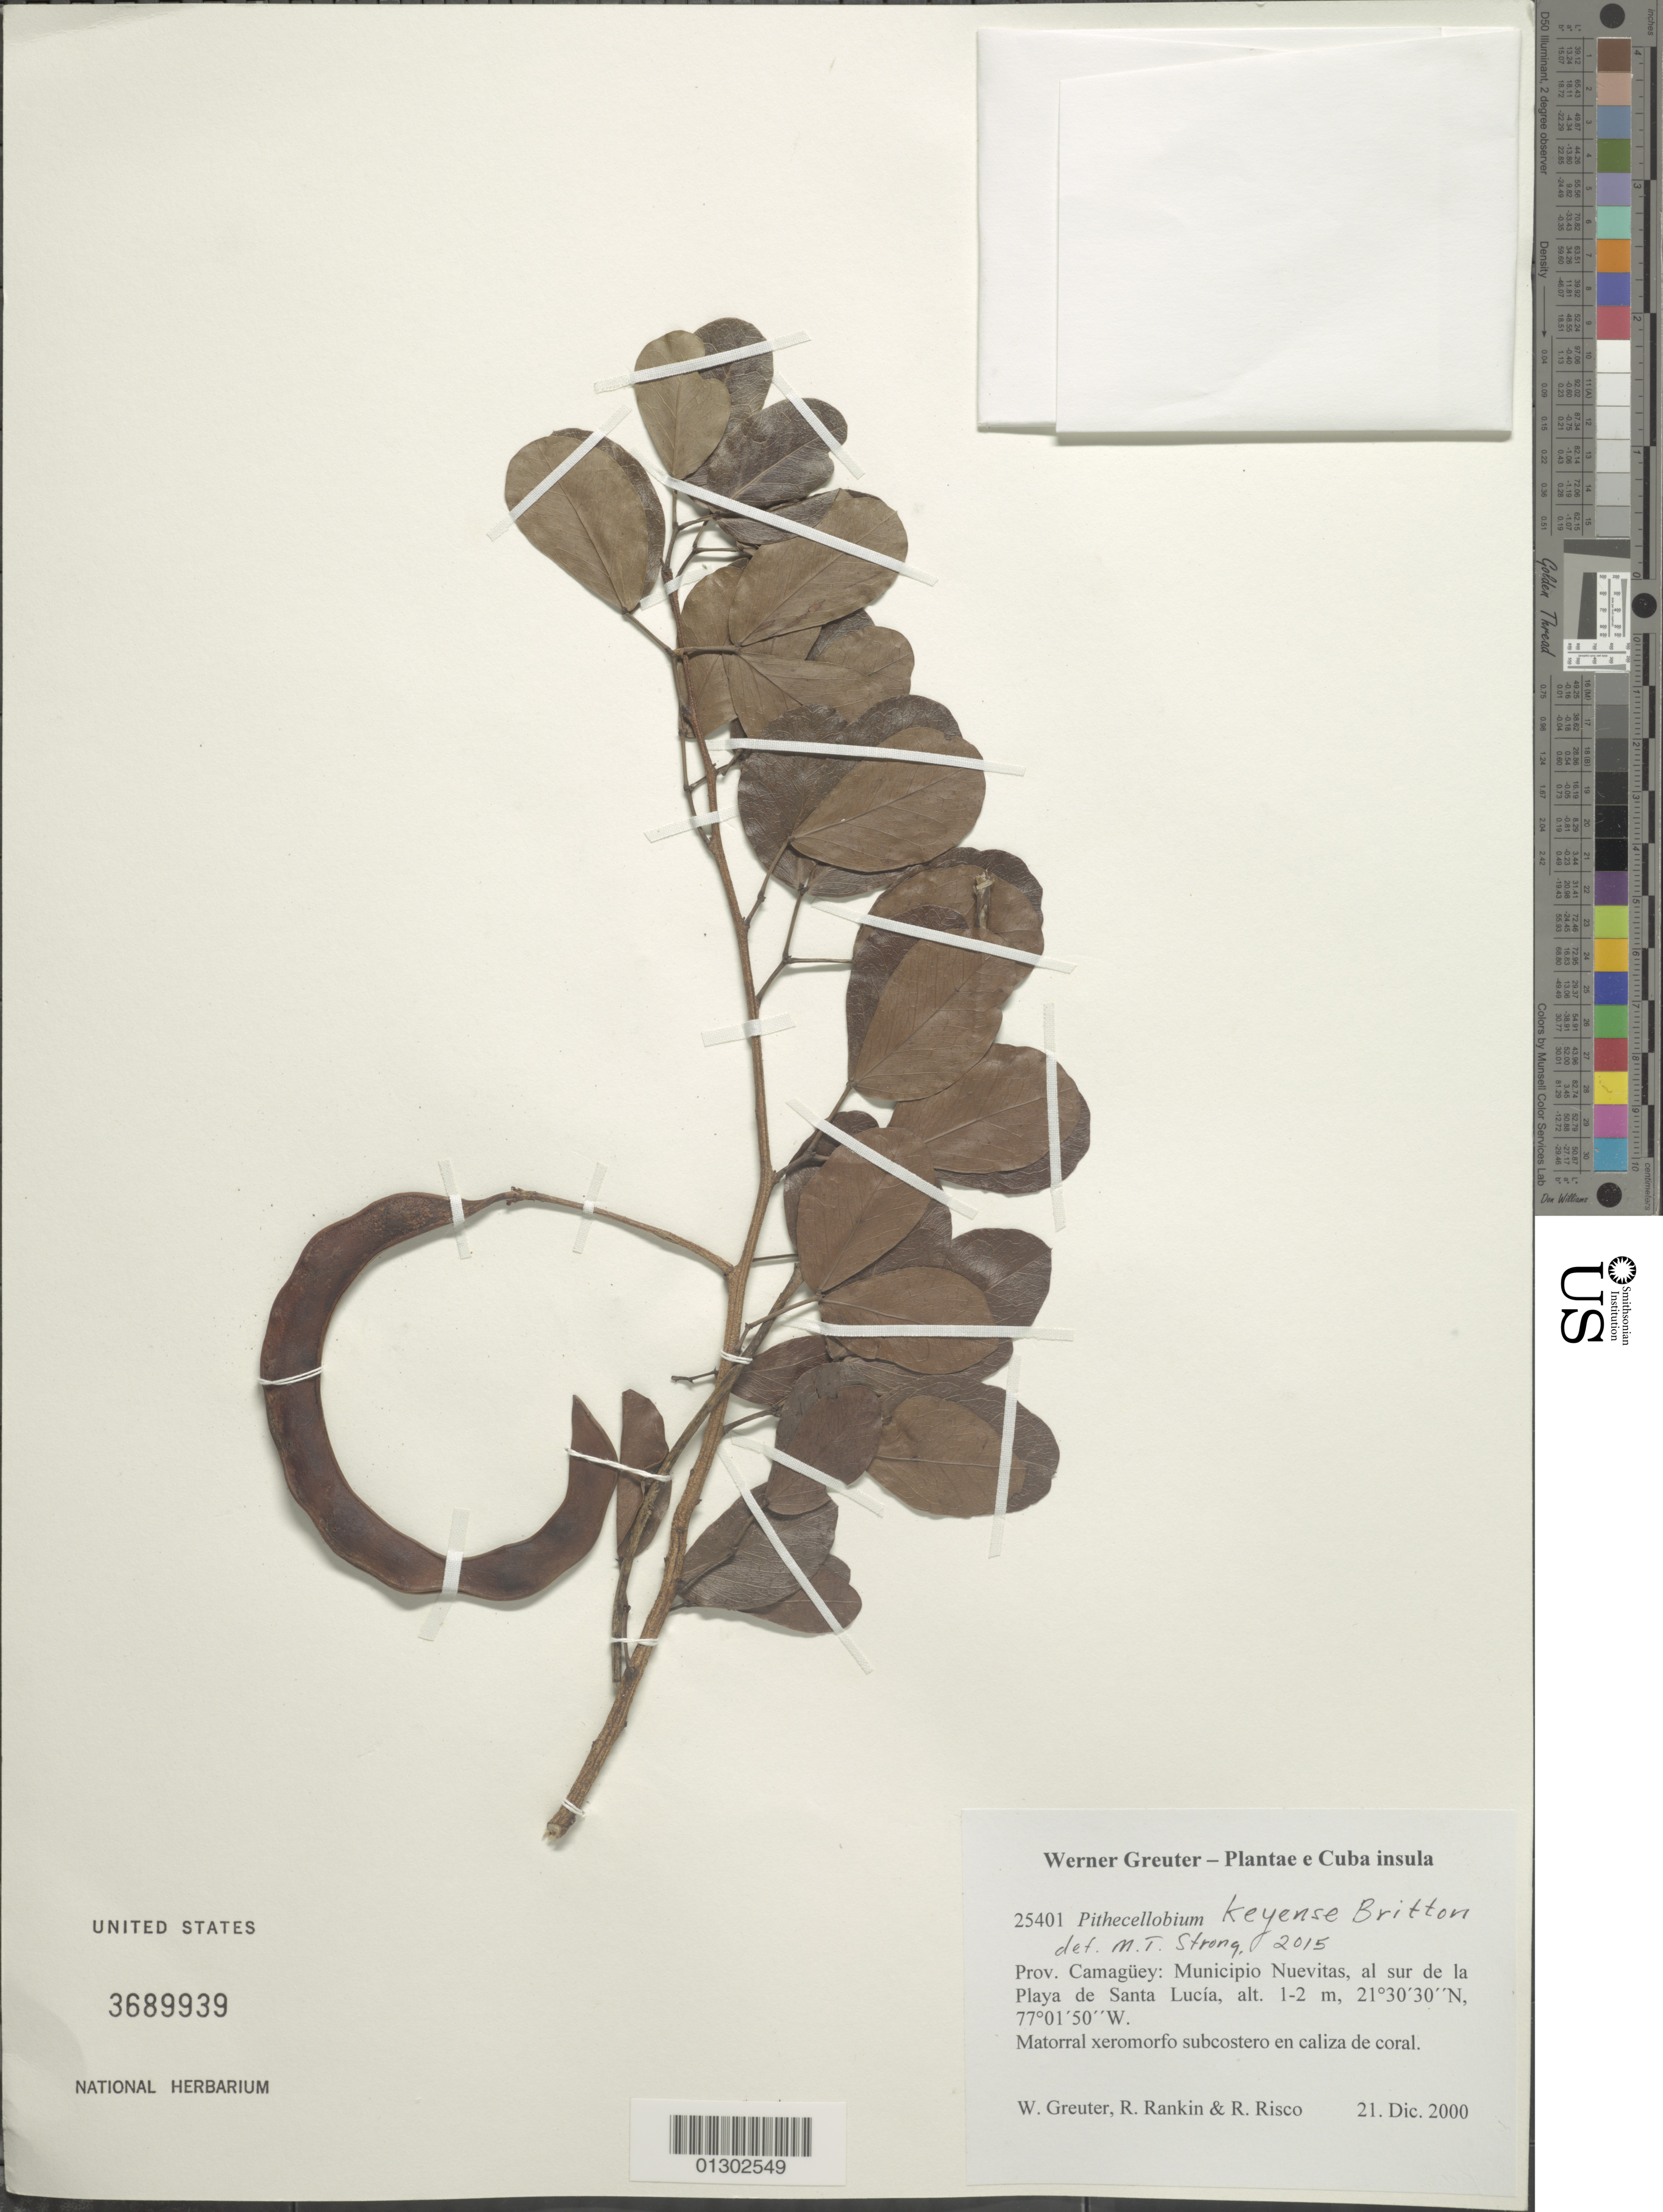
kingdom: Plantae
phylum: Tracheophyta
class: Magnoliopsida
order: Fabales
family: Fabaceae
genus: Pithecellobium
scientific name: Pithecellobium keyense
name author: Britton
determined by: Strong, M. T., (US), Smithsonian Institution - National Museum of Natural History (UNITED STATES)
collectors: W. R. Greuter, R. Rankin Rodriguez & R. Risco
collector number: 25401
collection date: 2000-12-21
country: Cuba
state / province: Camagüey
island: Cuba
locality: Municipio Nuevitas, al sur de la Playa de Santa Lucía.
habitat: Matorral xeromorfo subcostero en caliza de coral.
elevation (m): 1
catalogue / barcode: US 3689939